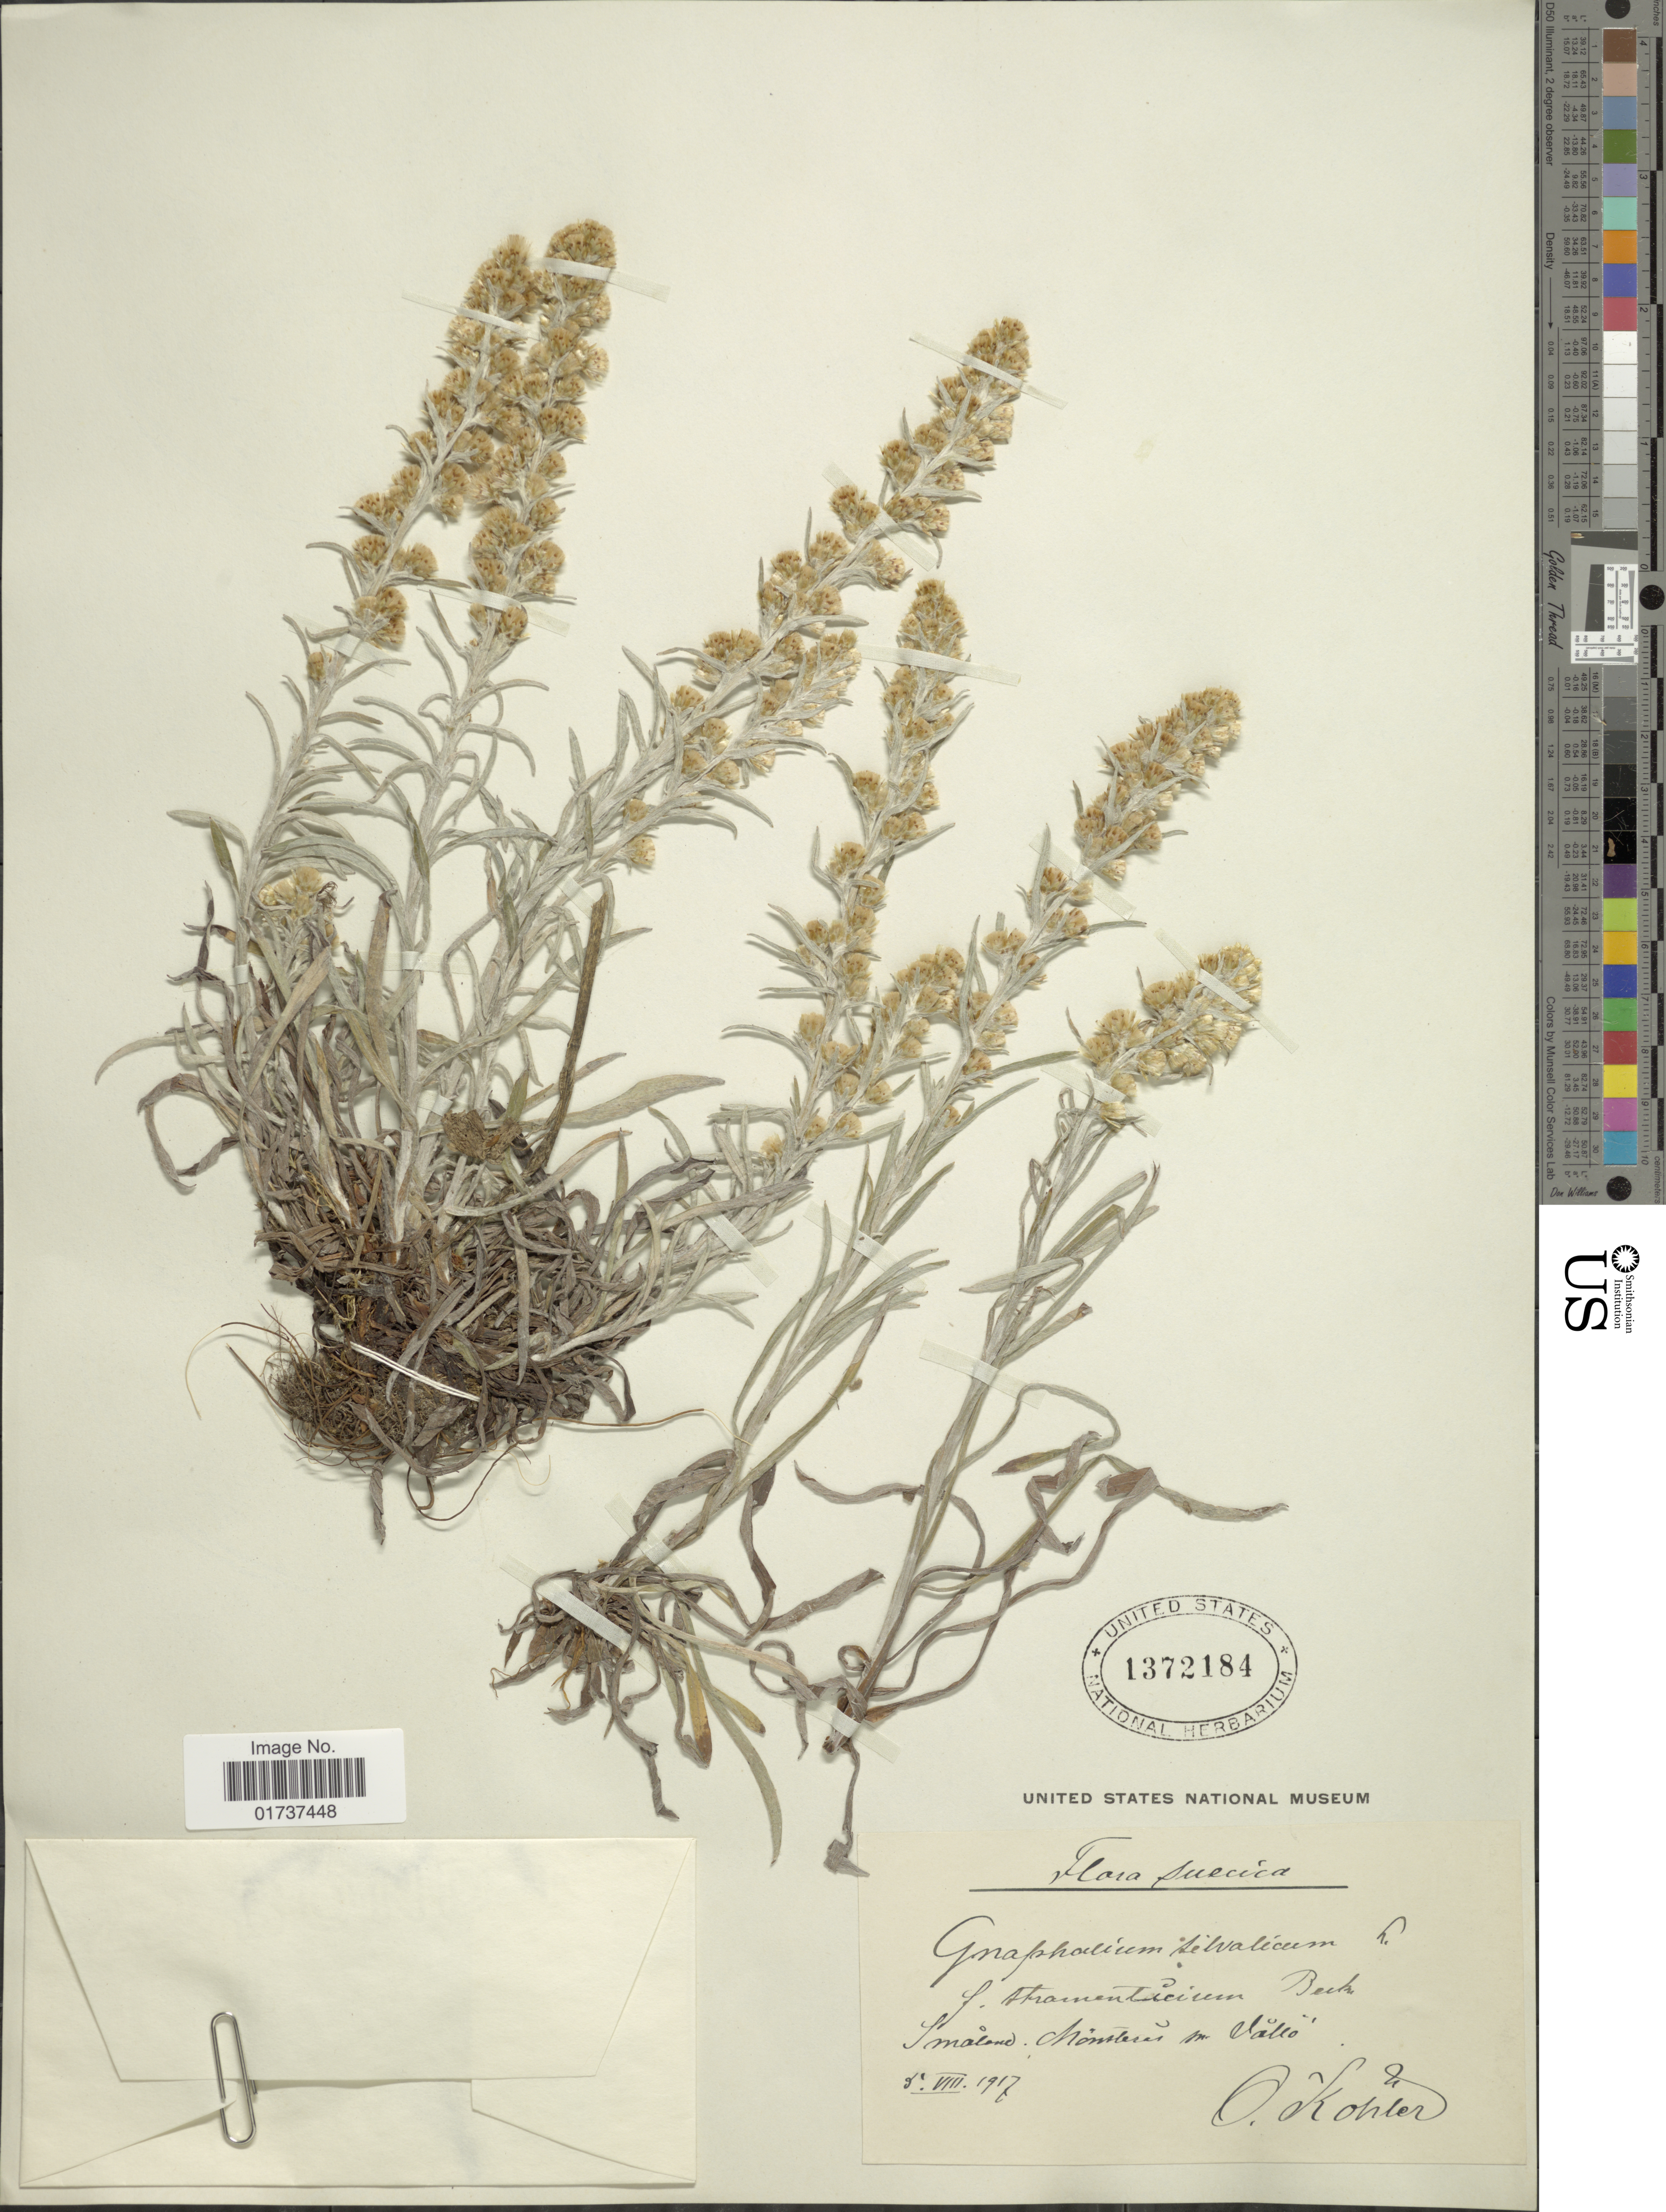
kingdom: Plantae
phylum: Tracheophyta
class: Magnoliopsida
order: Asterales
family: Asteraceae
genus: Gnaphalium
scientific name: Gnaphalium sylvaticum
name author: L.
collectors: O. Köhler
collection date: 1917-08-05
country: Sweden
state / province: Kalmar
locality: Småland. Mönsterås sn, Vållö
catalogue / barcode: US 1372184